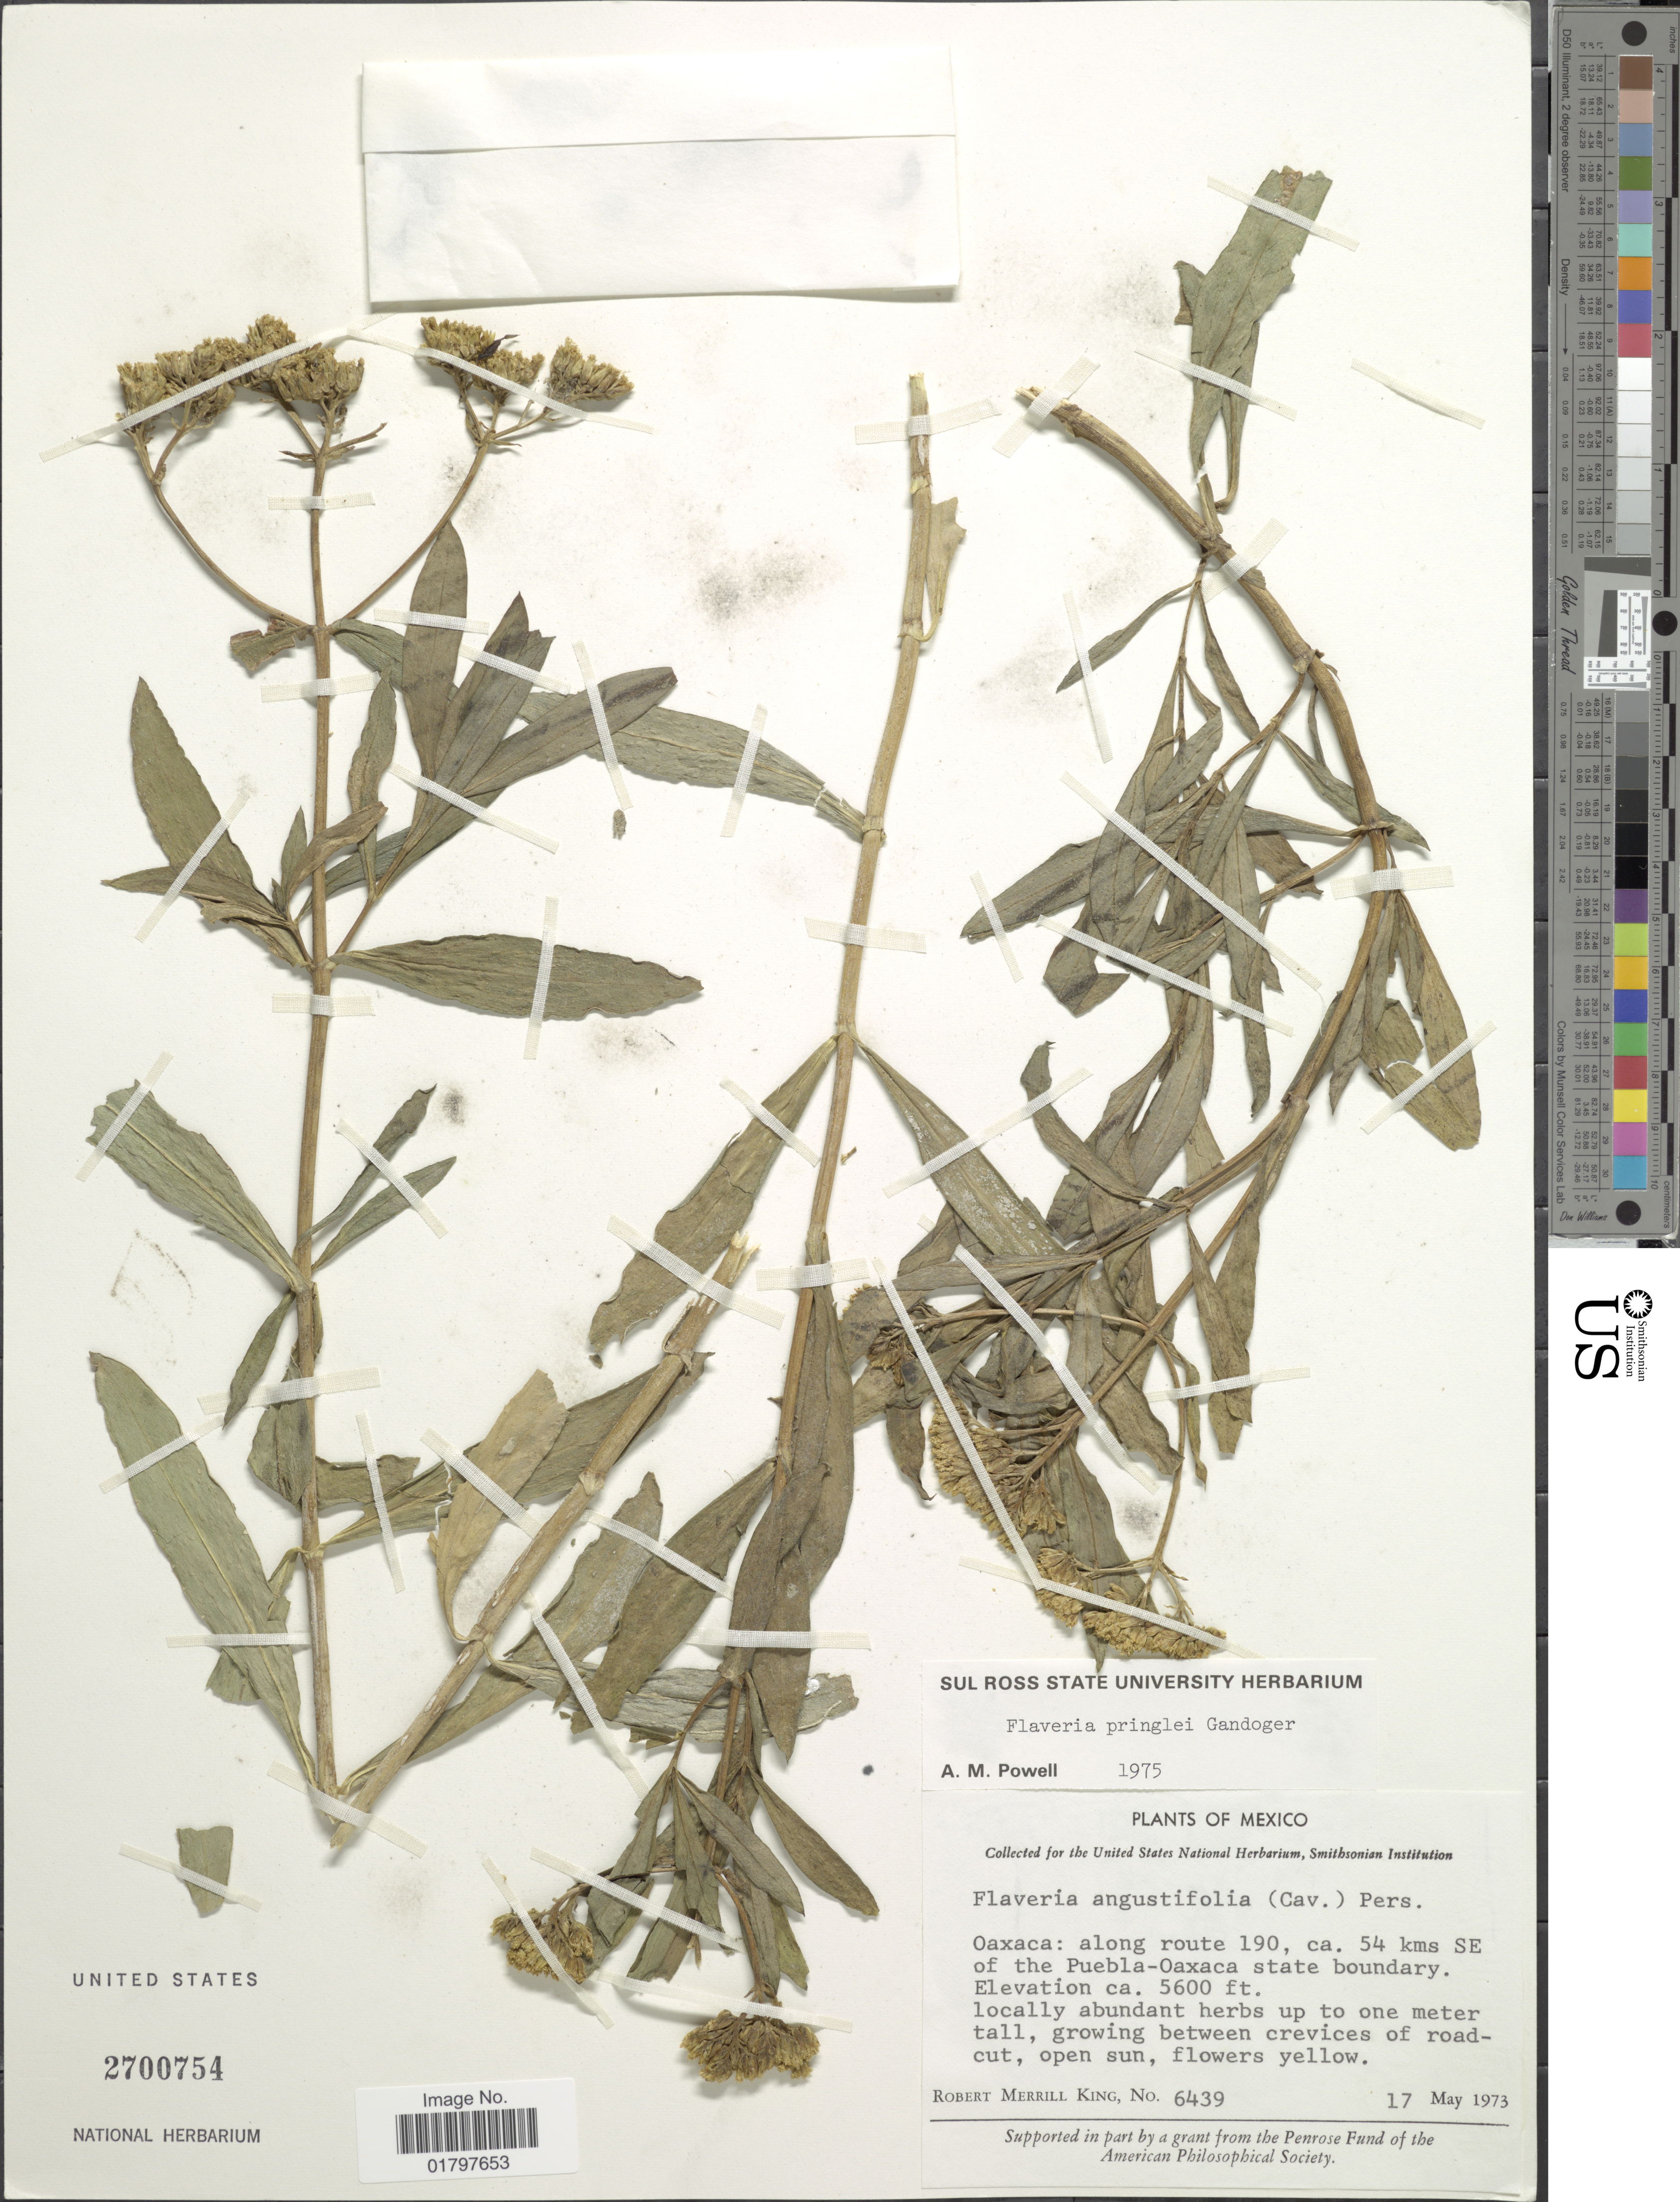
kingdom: Plantae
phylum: Tracheophyta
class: Magnoliopsida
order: Asterales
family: Asteraceae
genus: Flaveria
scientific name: Flaveria pringlei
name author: Gand.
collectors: R. M. King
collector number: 6439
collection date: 1973-05-17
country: Mexico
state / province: Oaxaca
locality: Oaxaca: along route 190, ca. 54 kms SE of the Puebla-Oaxaca state boundary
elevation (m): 1707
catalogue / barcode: US 2700754